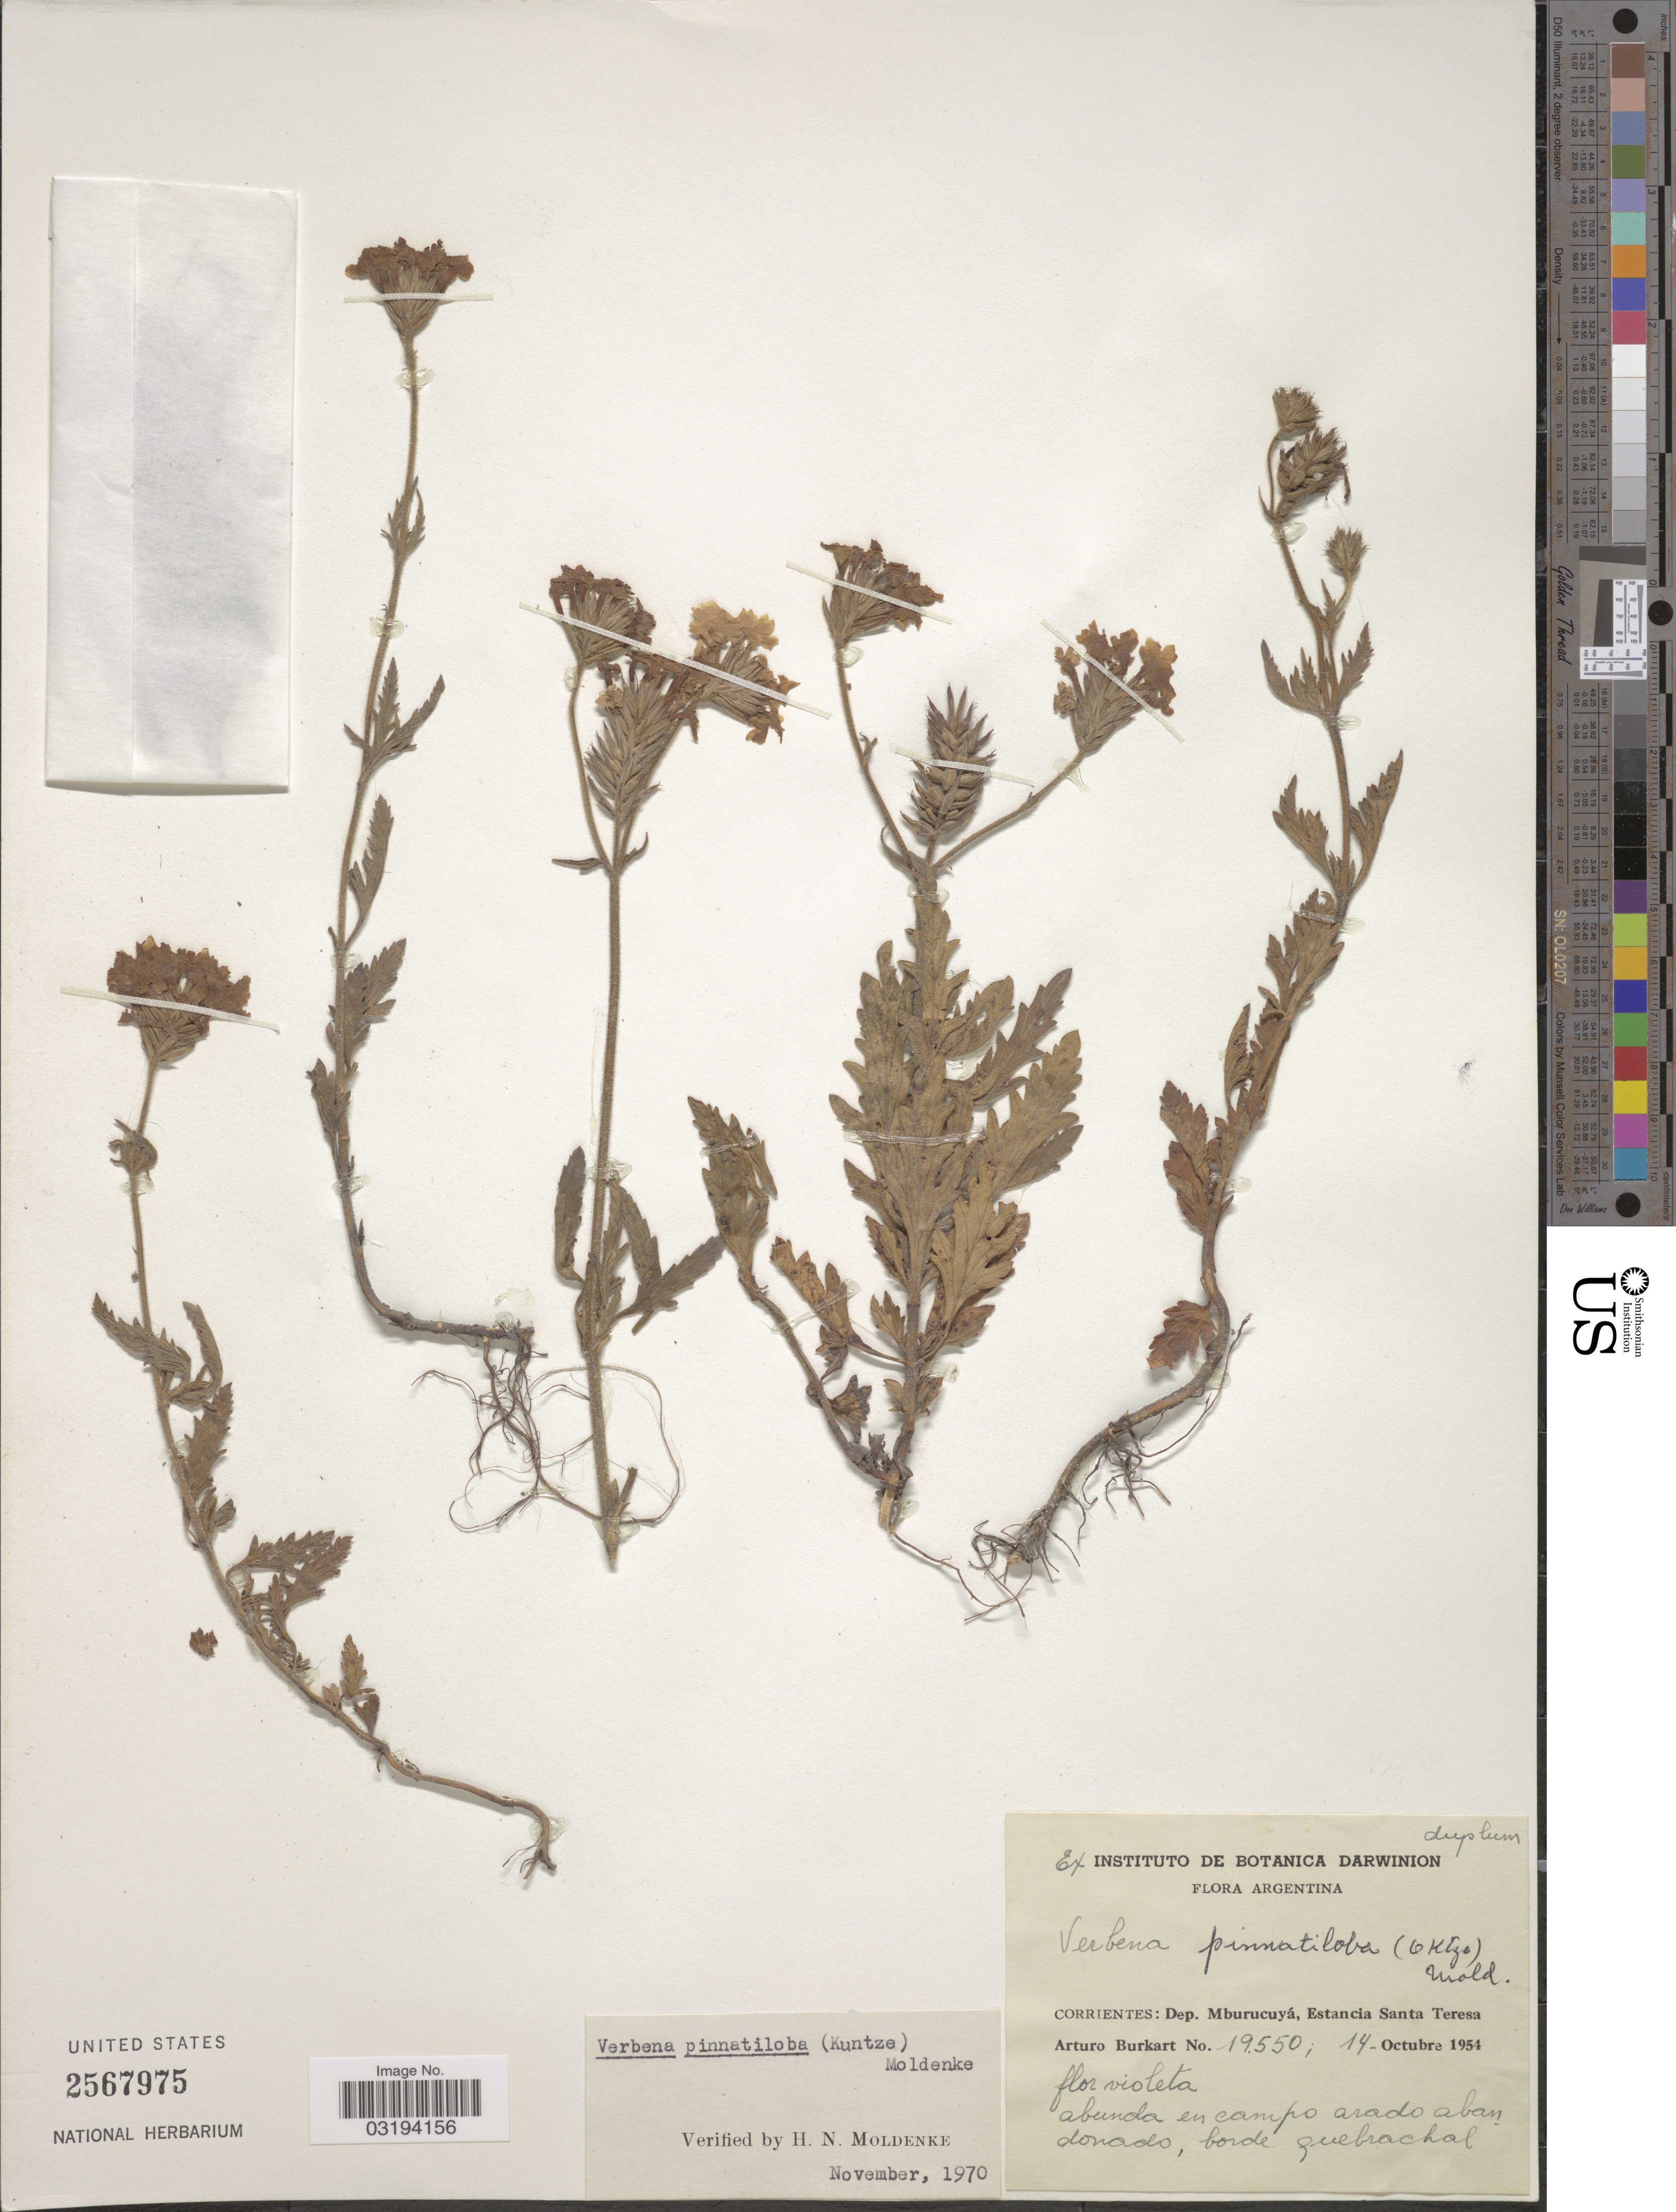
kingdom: Plantae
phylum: Tracheophyta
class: Magnoliopsida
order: Lamiales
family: Verbenaceae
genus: Verbena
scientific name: Verbena pinnatiloba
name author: (Kuntze) Moldenke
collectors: A. E. Burkart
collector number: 19550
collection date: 1954-10-14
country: Argentina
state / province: Corrientes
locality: Dep. Mburucuyá, Estancia Santa Teresa.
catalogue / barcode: US 2567975